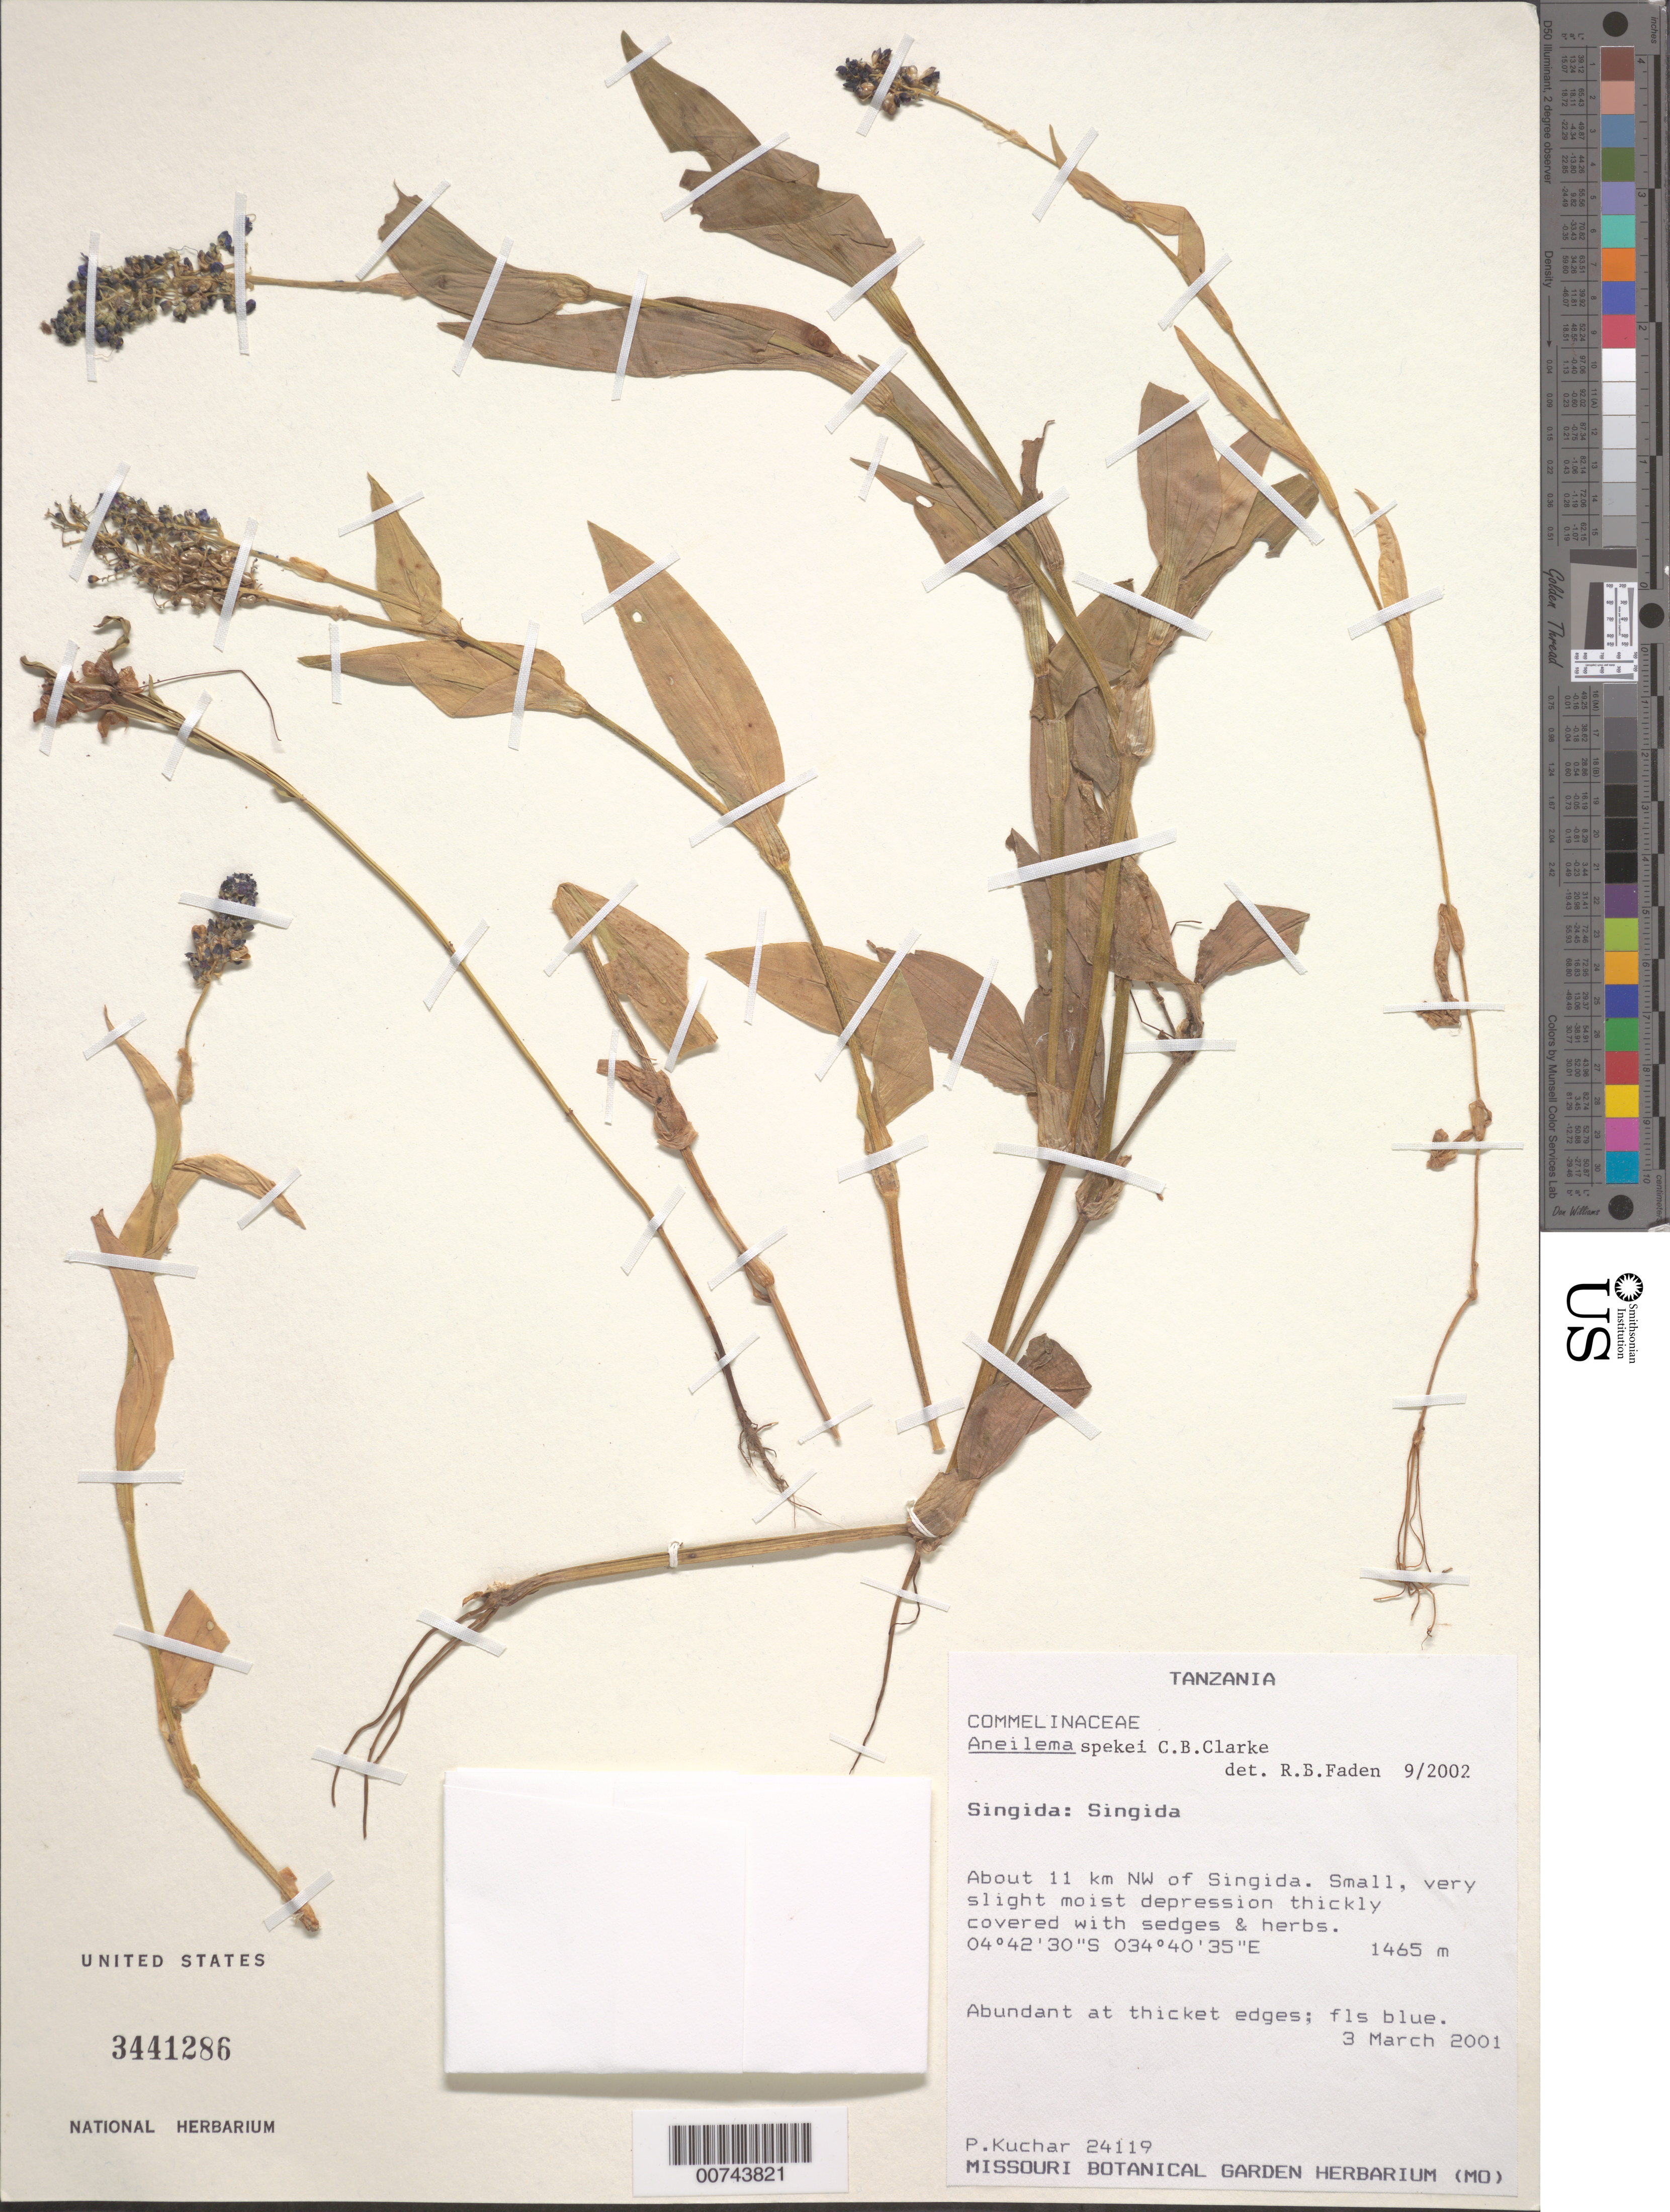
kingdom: Plantae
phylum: Tracheophyta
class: Liliopsida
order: Commelinales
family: Commelinaceae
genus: Aneilema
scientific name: Aneilema spekei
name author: C.B. Clarke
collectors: P. Kuchar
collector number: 24119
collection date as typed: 03 Mar 2001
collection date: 2001-03-03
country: Tanzania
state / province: Singida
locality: NW of Singida.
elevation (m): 1465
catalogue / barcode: US 3441286